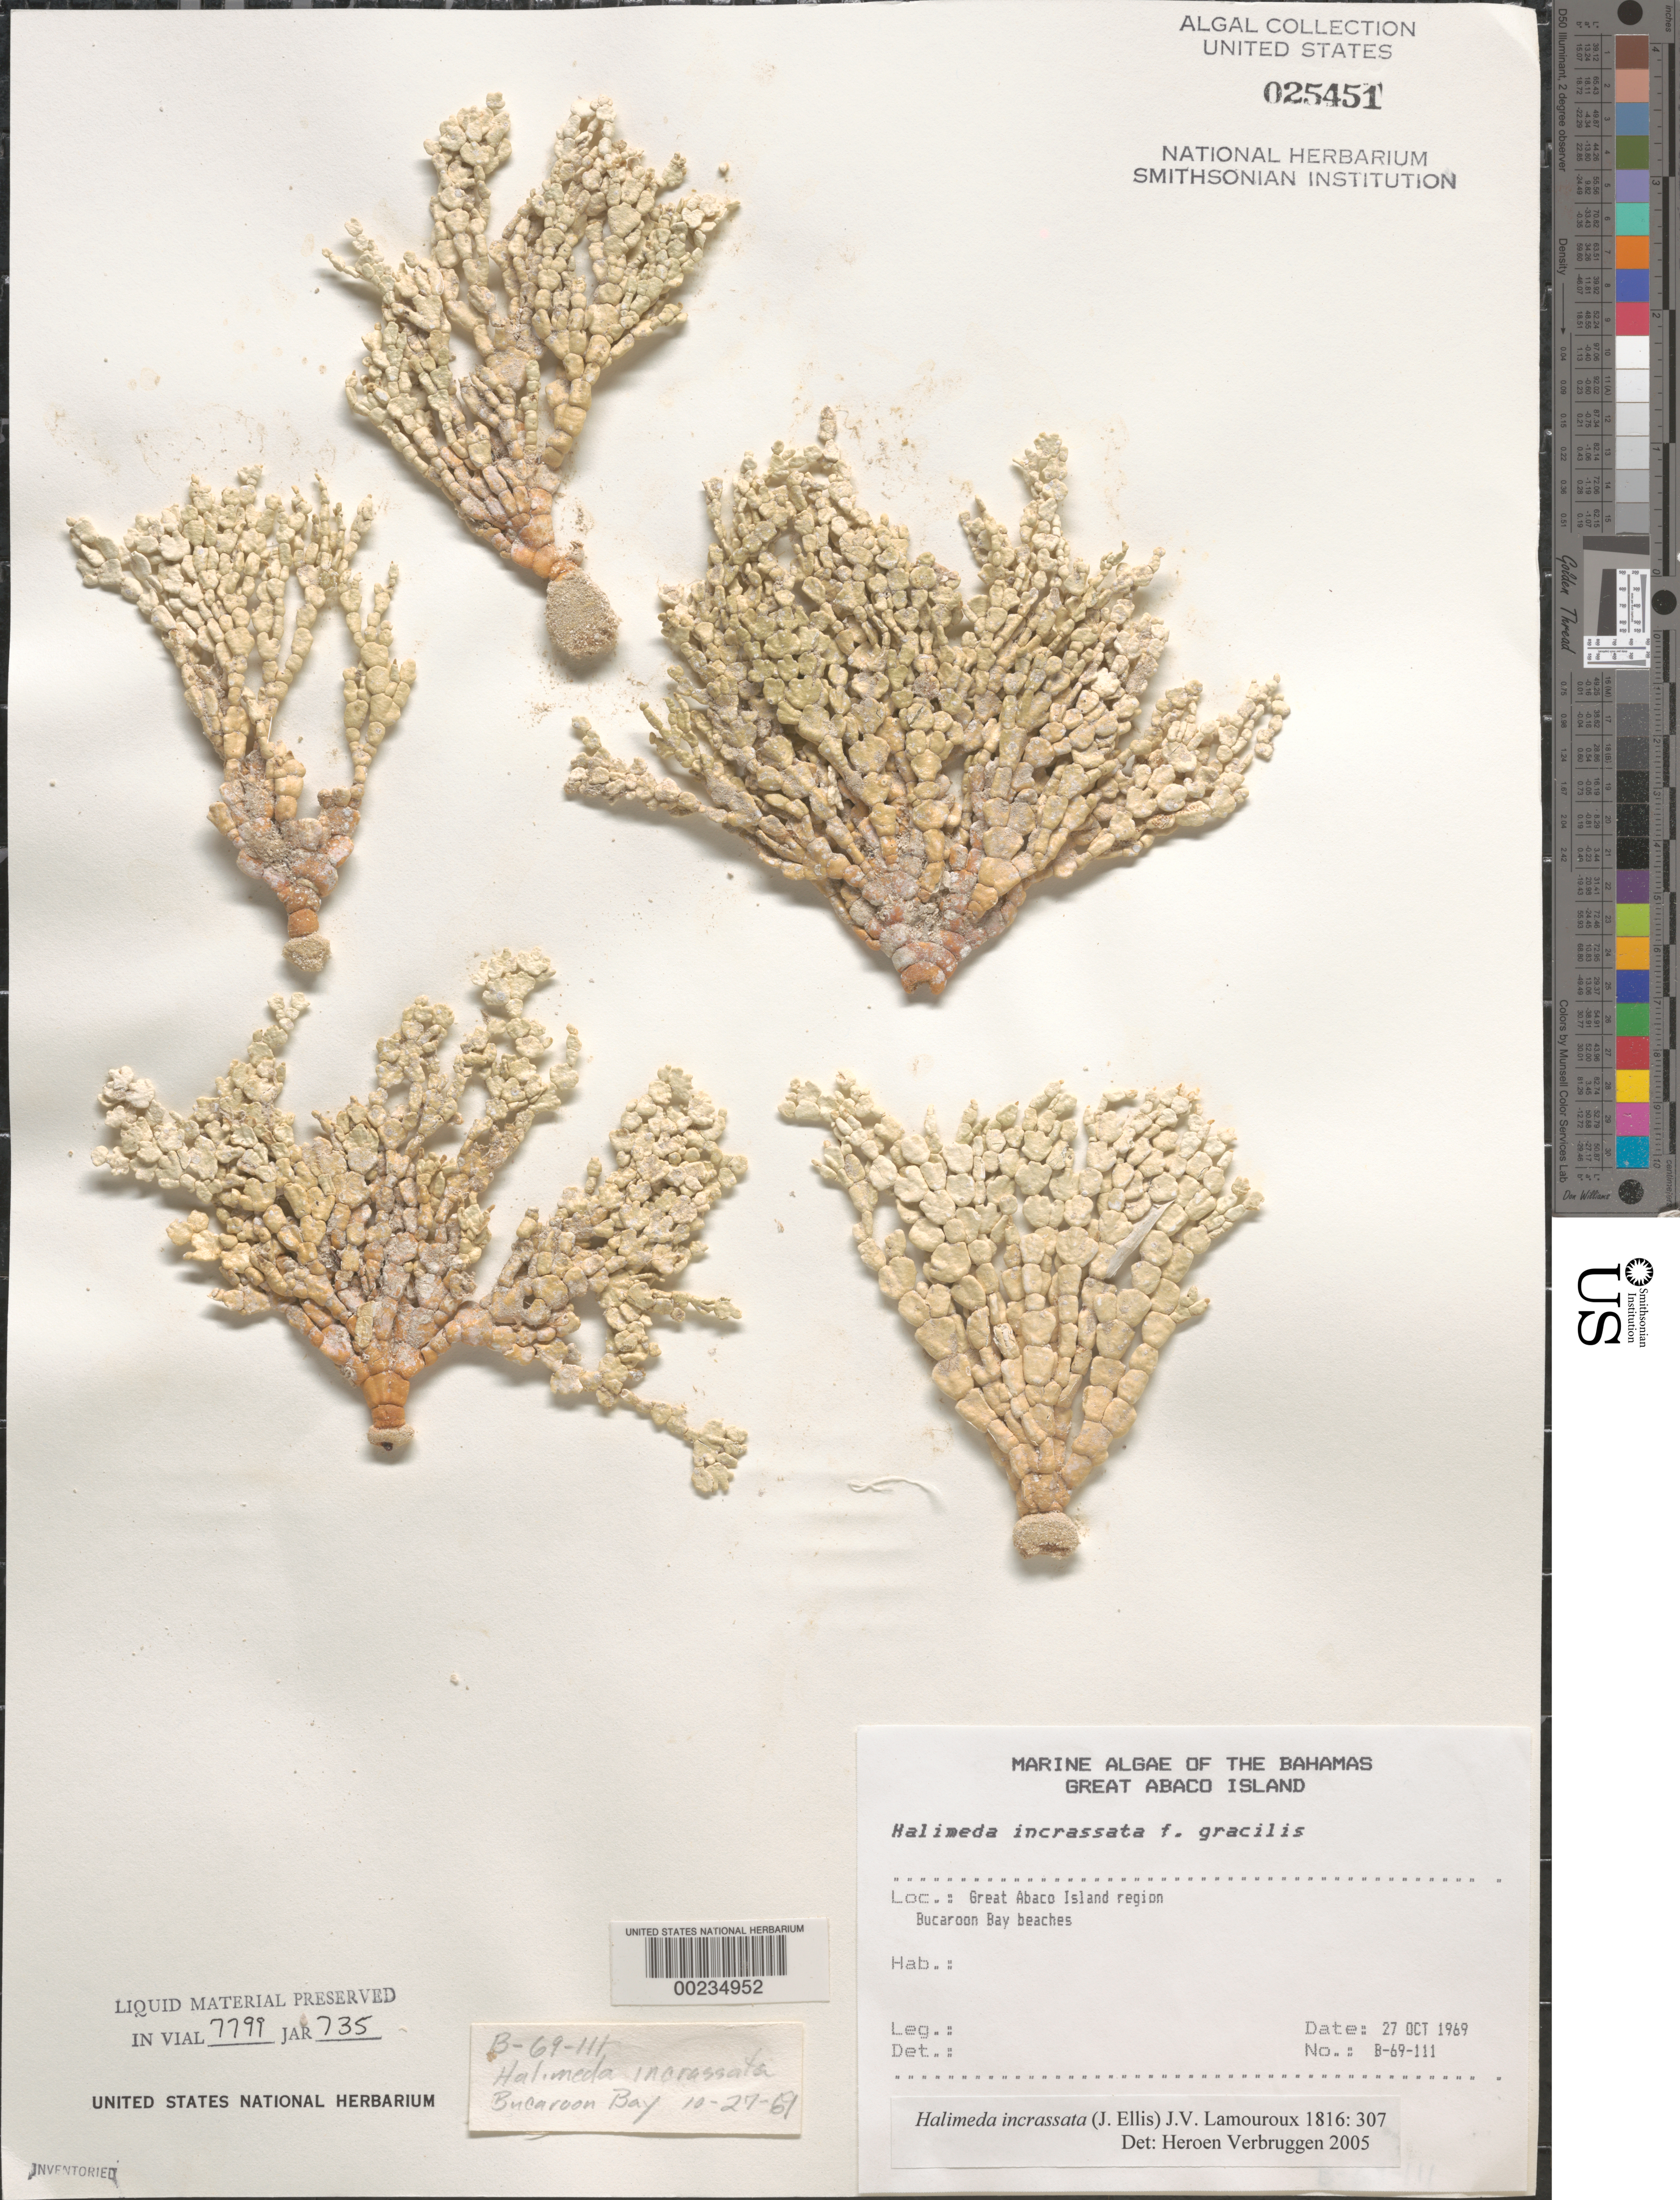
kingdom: Plantae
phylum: Chlorophyta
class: Ulvophyceae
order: Bryopsidales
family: Halimedaceae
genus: Halimeda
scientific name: Halimeda incrassata f. gracilis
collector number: B-69-111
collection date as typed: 27 Oct 1969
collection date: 1969-10-27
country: Bahamas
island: Great Abaco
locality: Buckaroon Bay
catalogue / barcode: US 25451